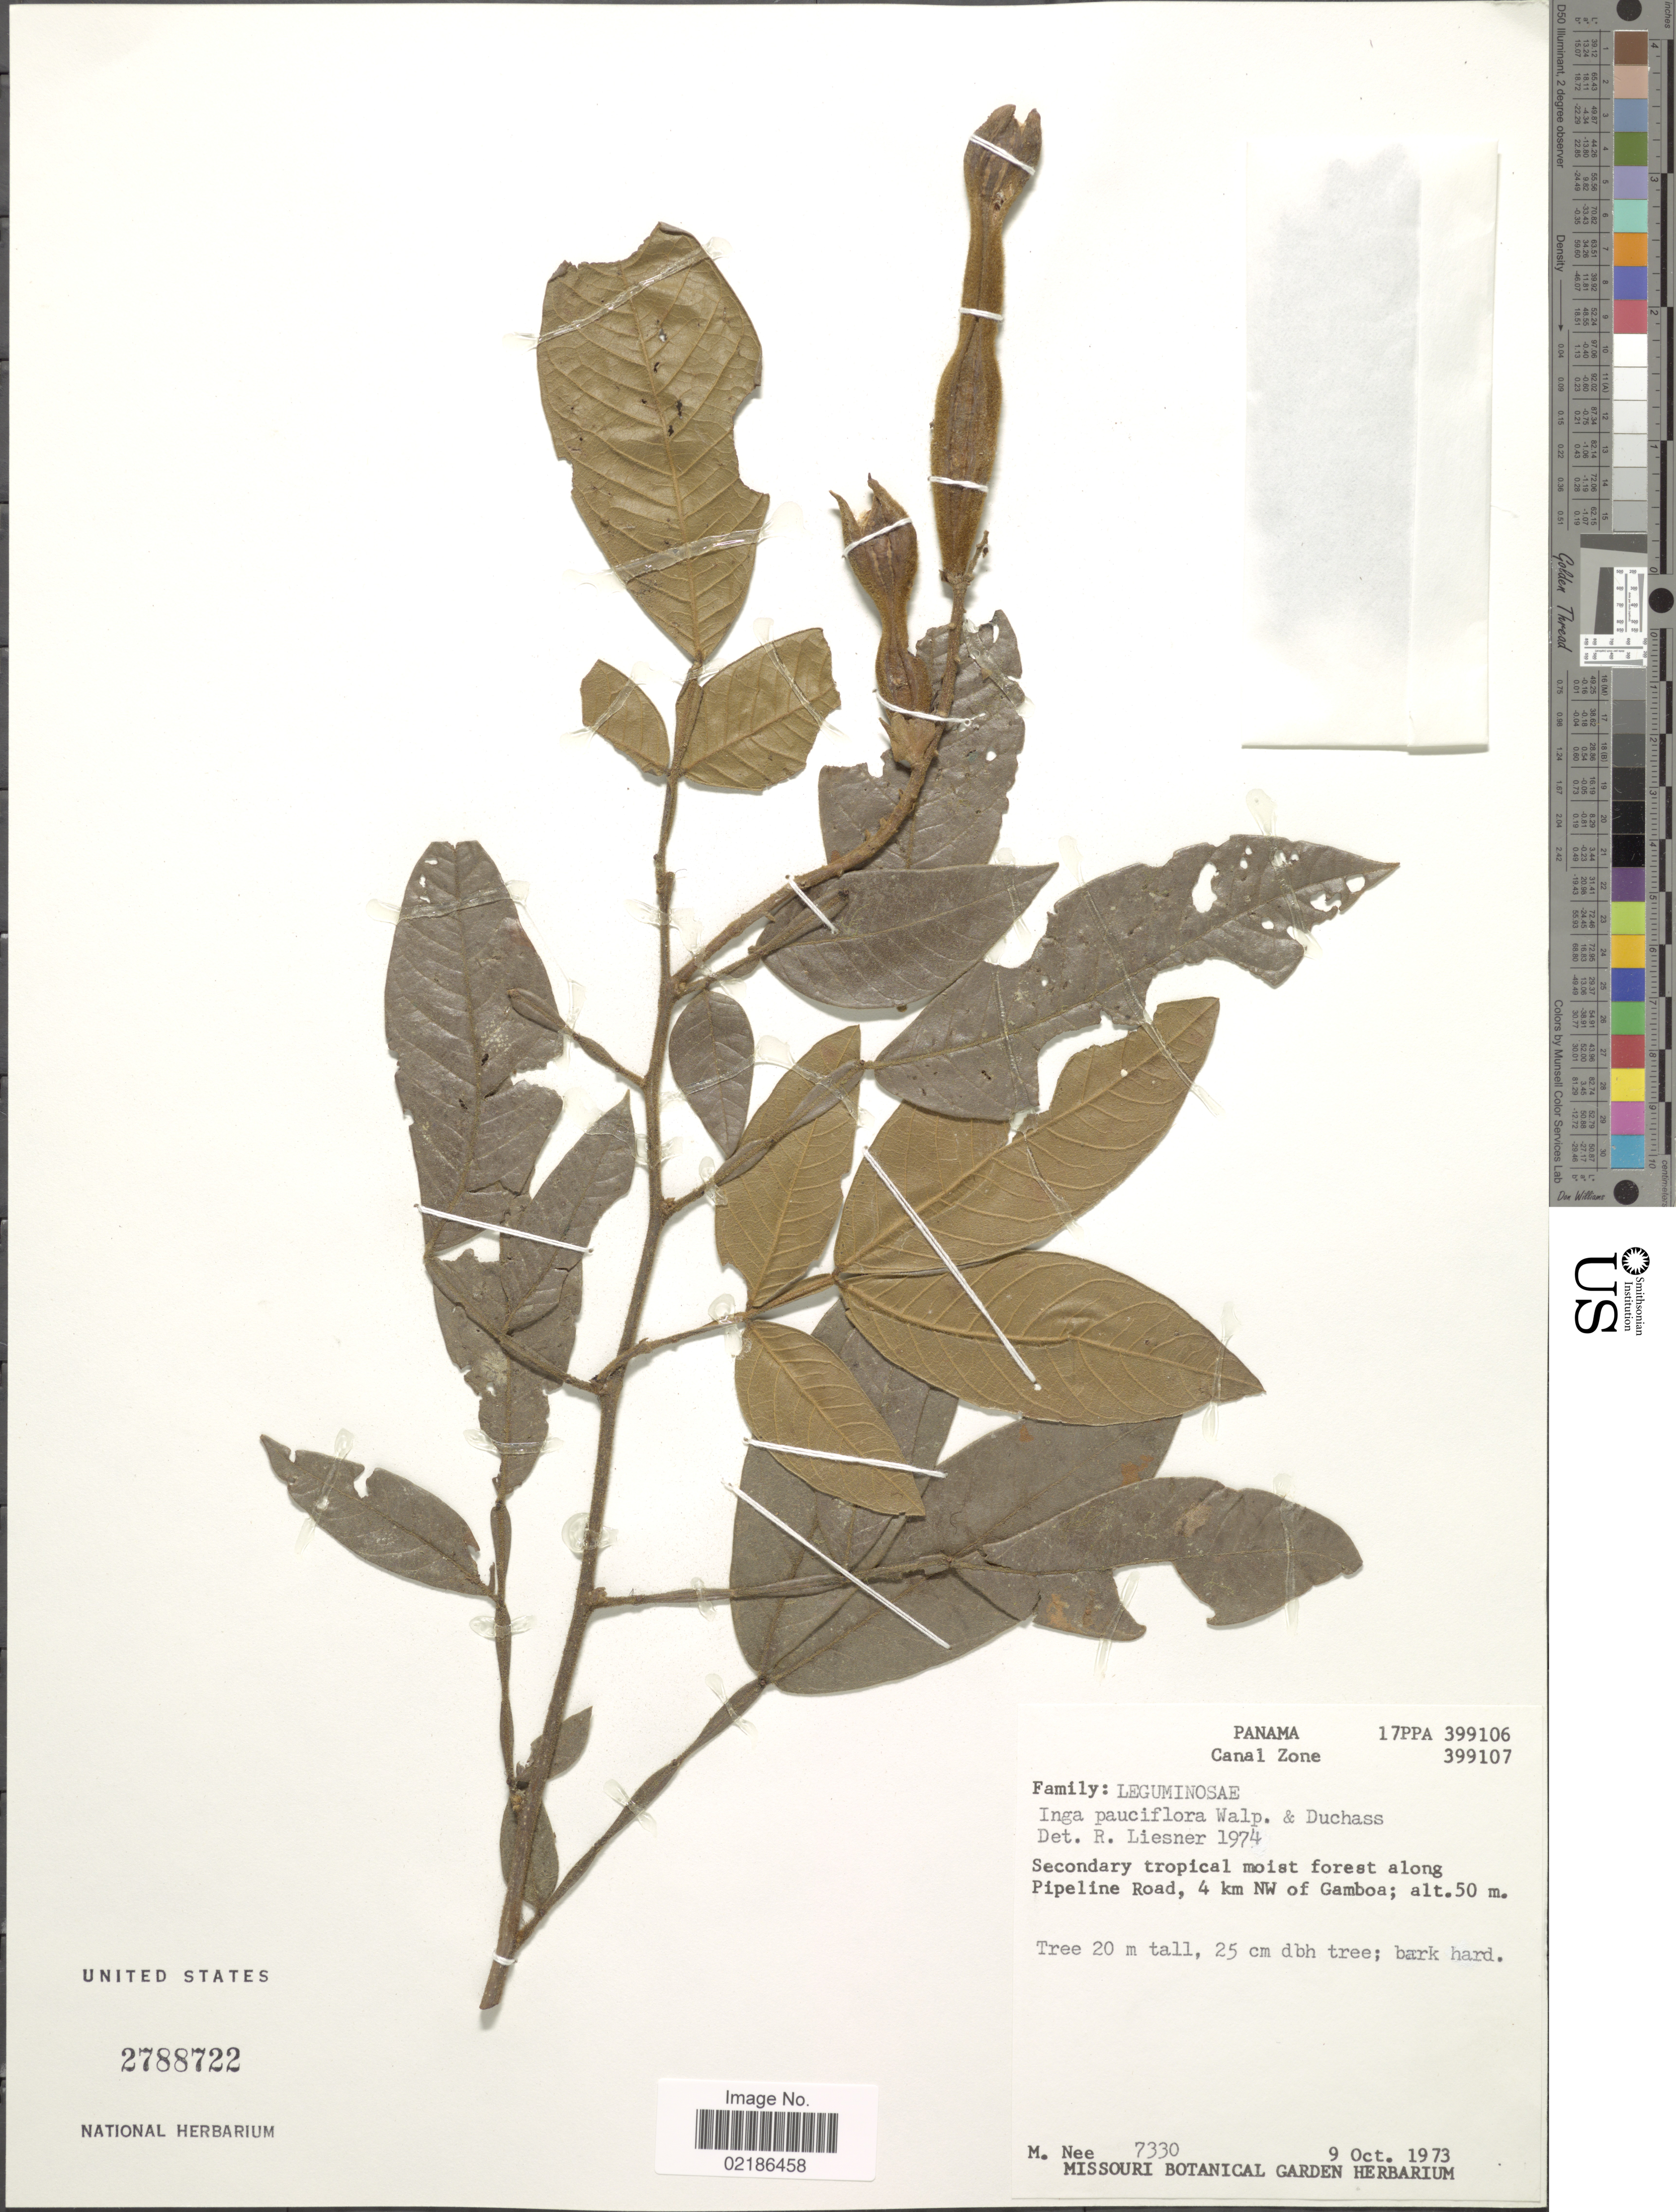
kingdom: Plantae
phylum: Tracheophyta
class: Magnoliopsida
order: Fabales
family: Fabaceae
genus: Inga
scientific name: Inga pauciflora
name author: (Walp.) Duchass.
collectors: M. Nee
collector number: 7330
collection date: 1973-10-09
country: Panama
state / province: Colón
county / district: Canal Zone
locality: Canal Zone, along Pipeline Road, 4 km NW of Gamboa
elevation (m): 50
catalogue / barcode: US 2788722